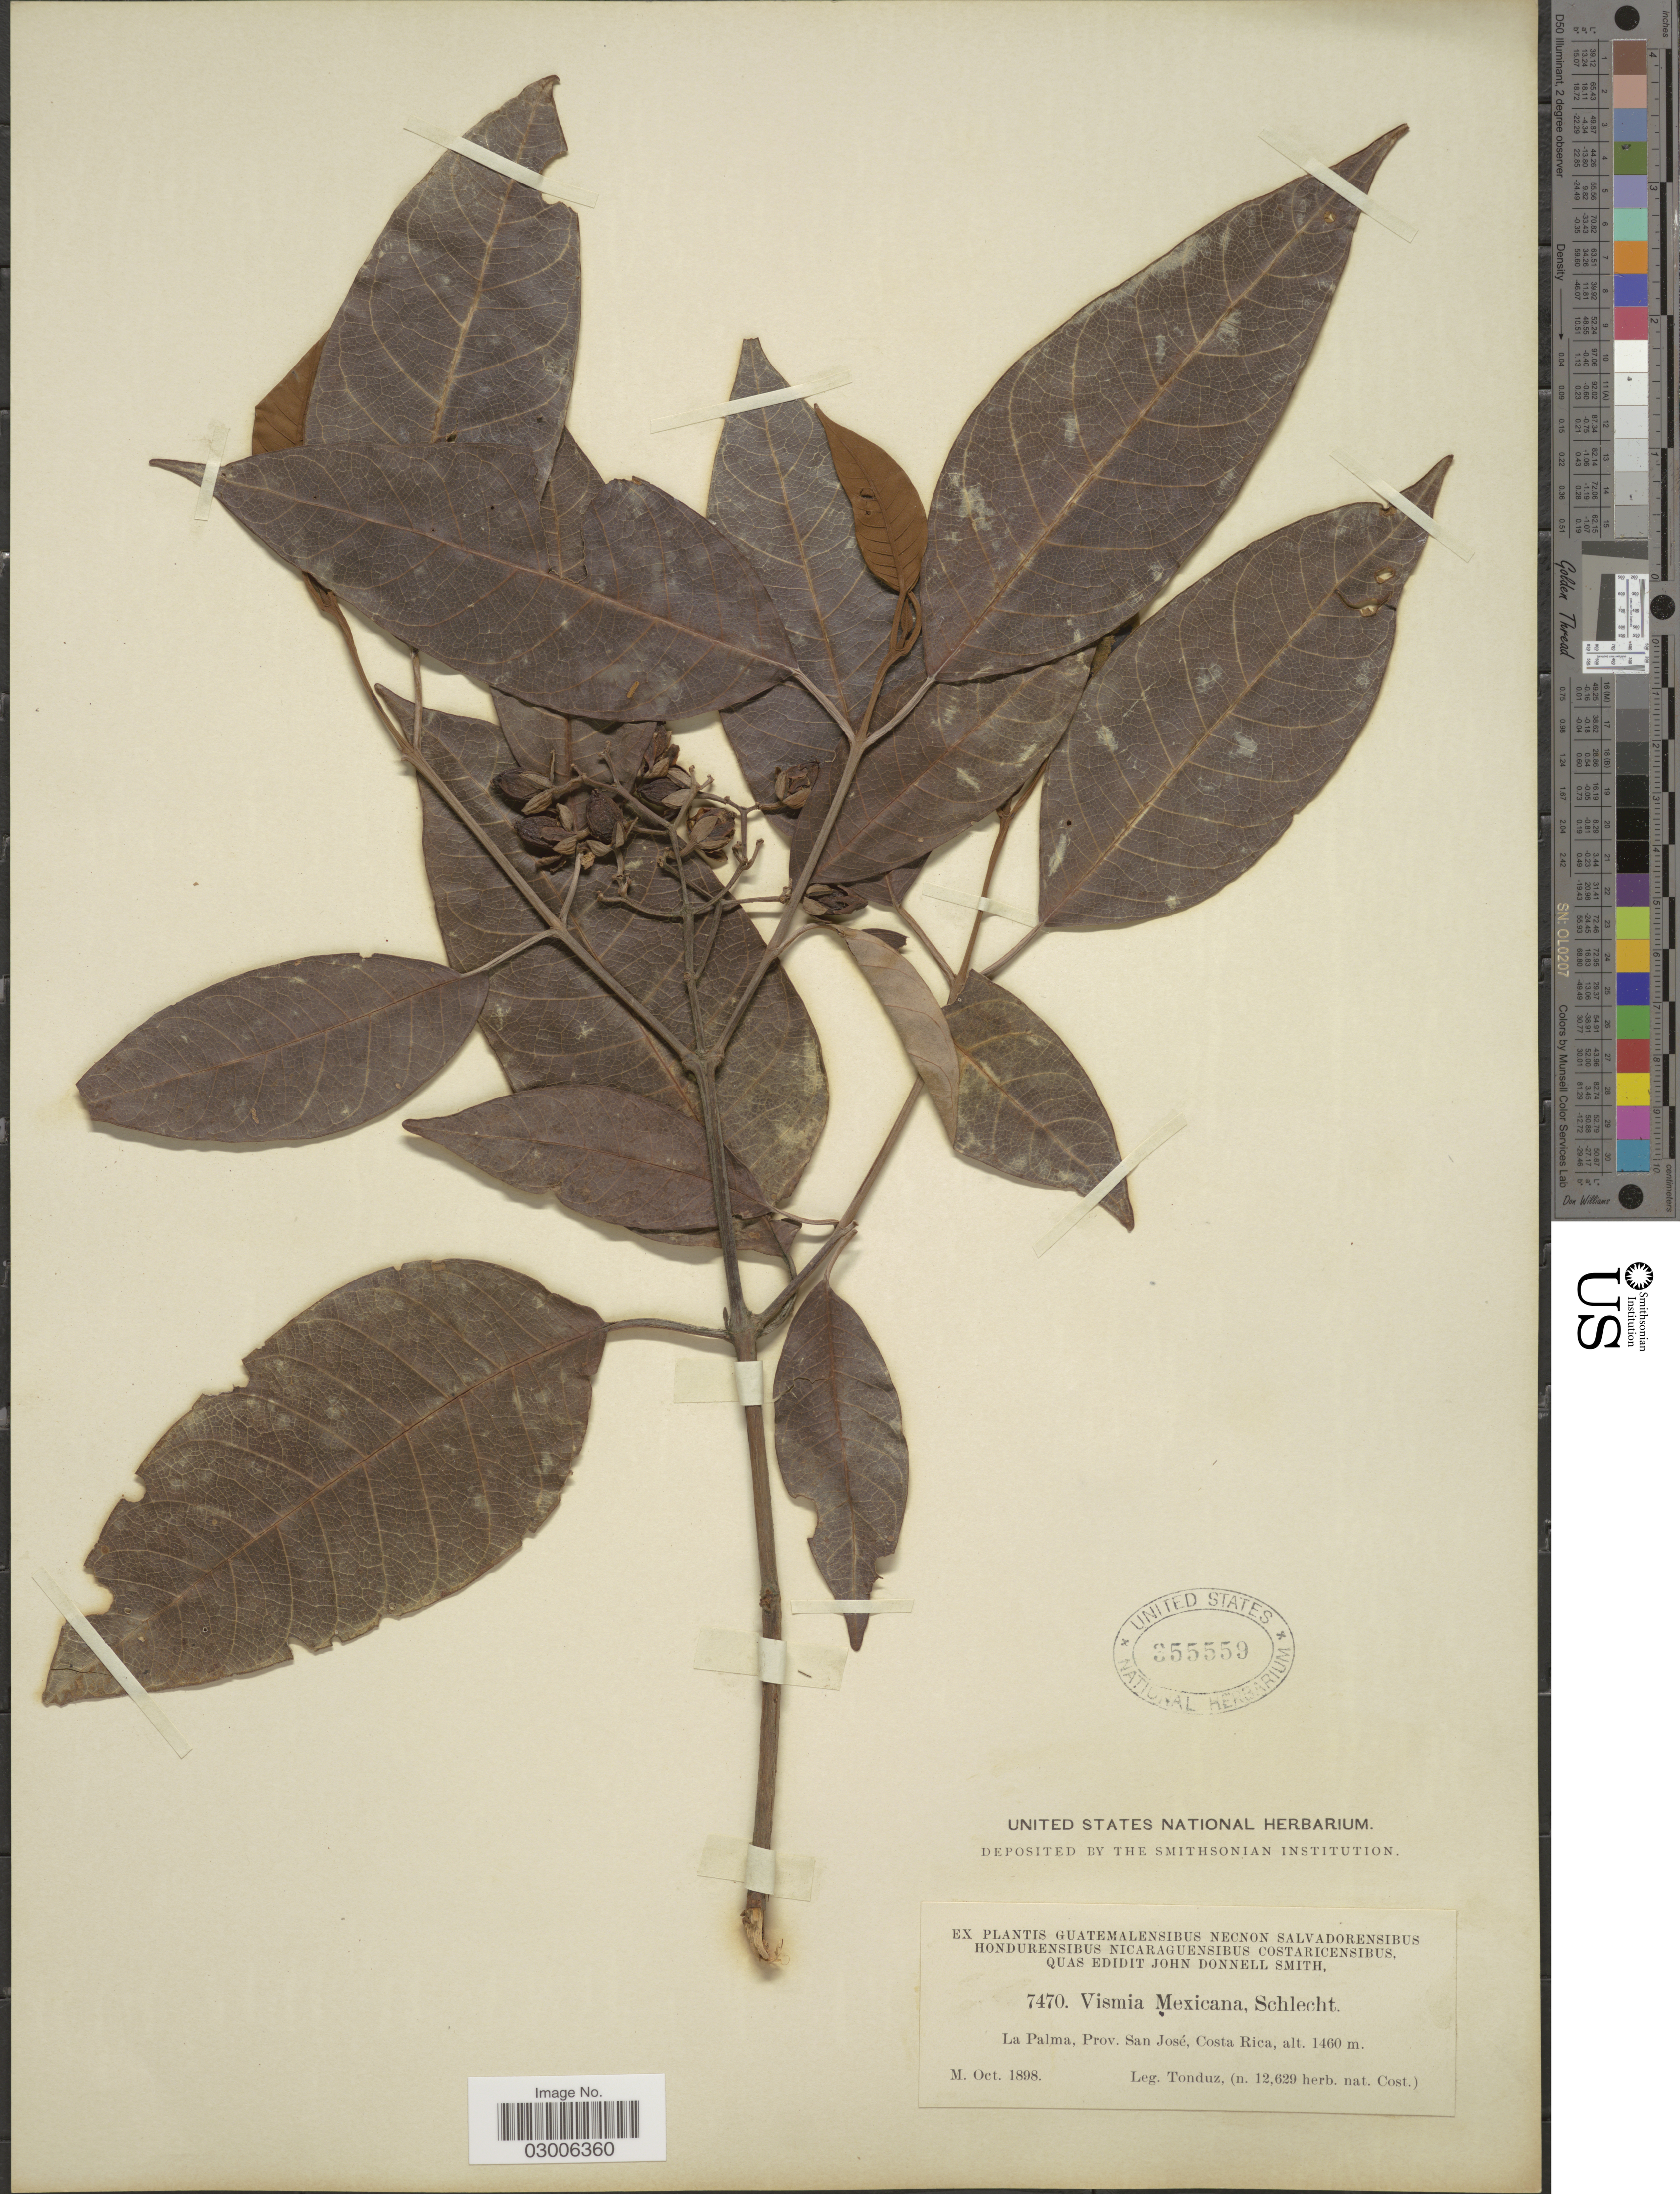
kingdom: Plantae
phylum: Tracheophyta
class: Magnoliopsida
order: Malpighiales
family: Hypericaceae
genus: Vismia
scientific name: Vismia mexicana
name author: Schltdl.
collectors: Tonduz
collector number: no 7470/12629?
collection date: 1898-10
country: Costa Rica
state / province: San José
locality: La Palma.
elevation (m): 1460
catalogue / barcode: US 355559